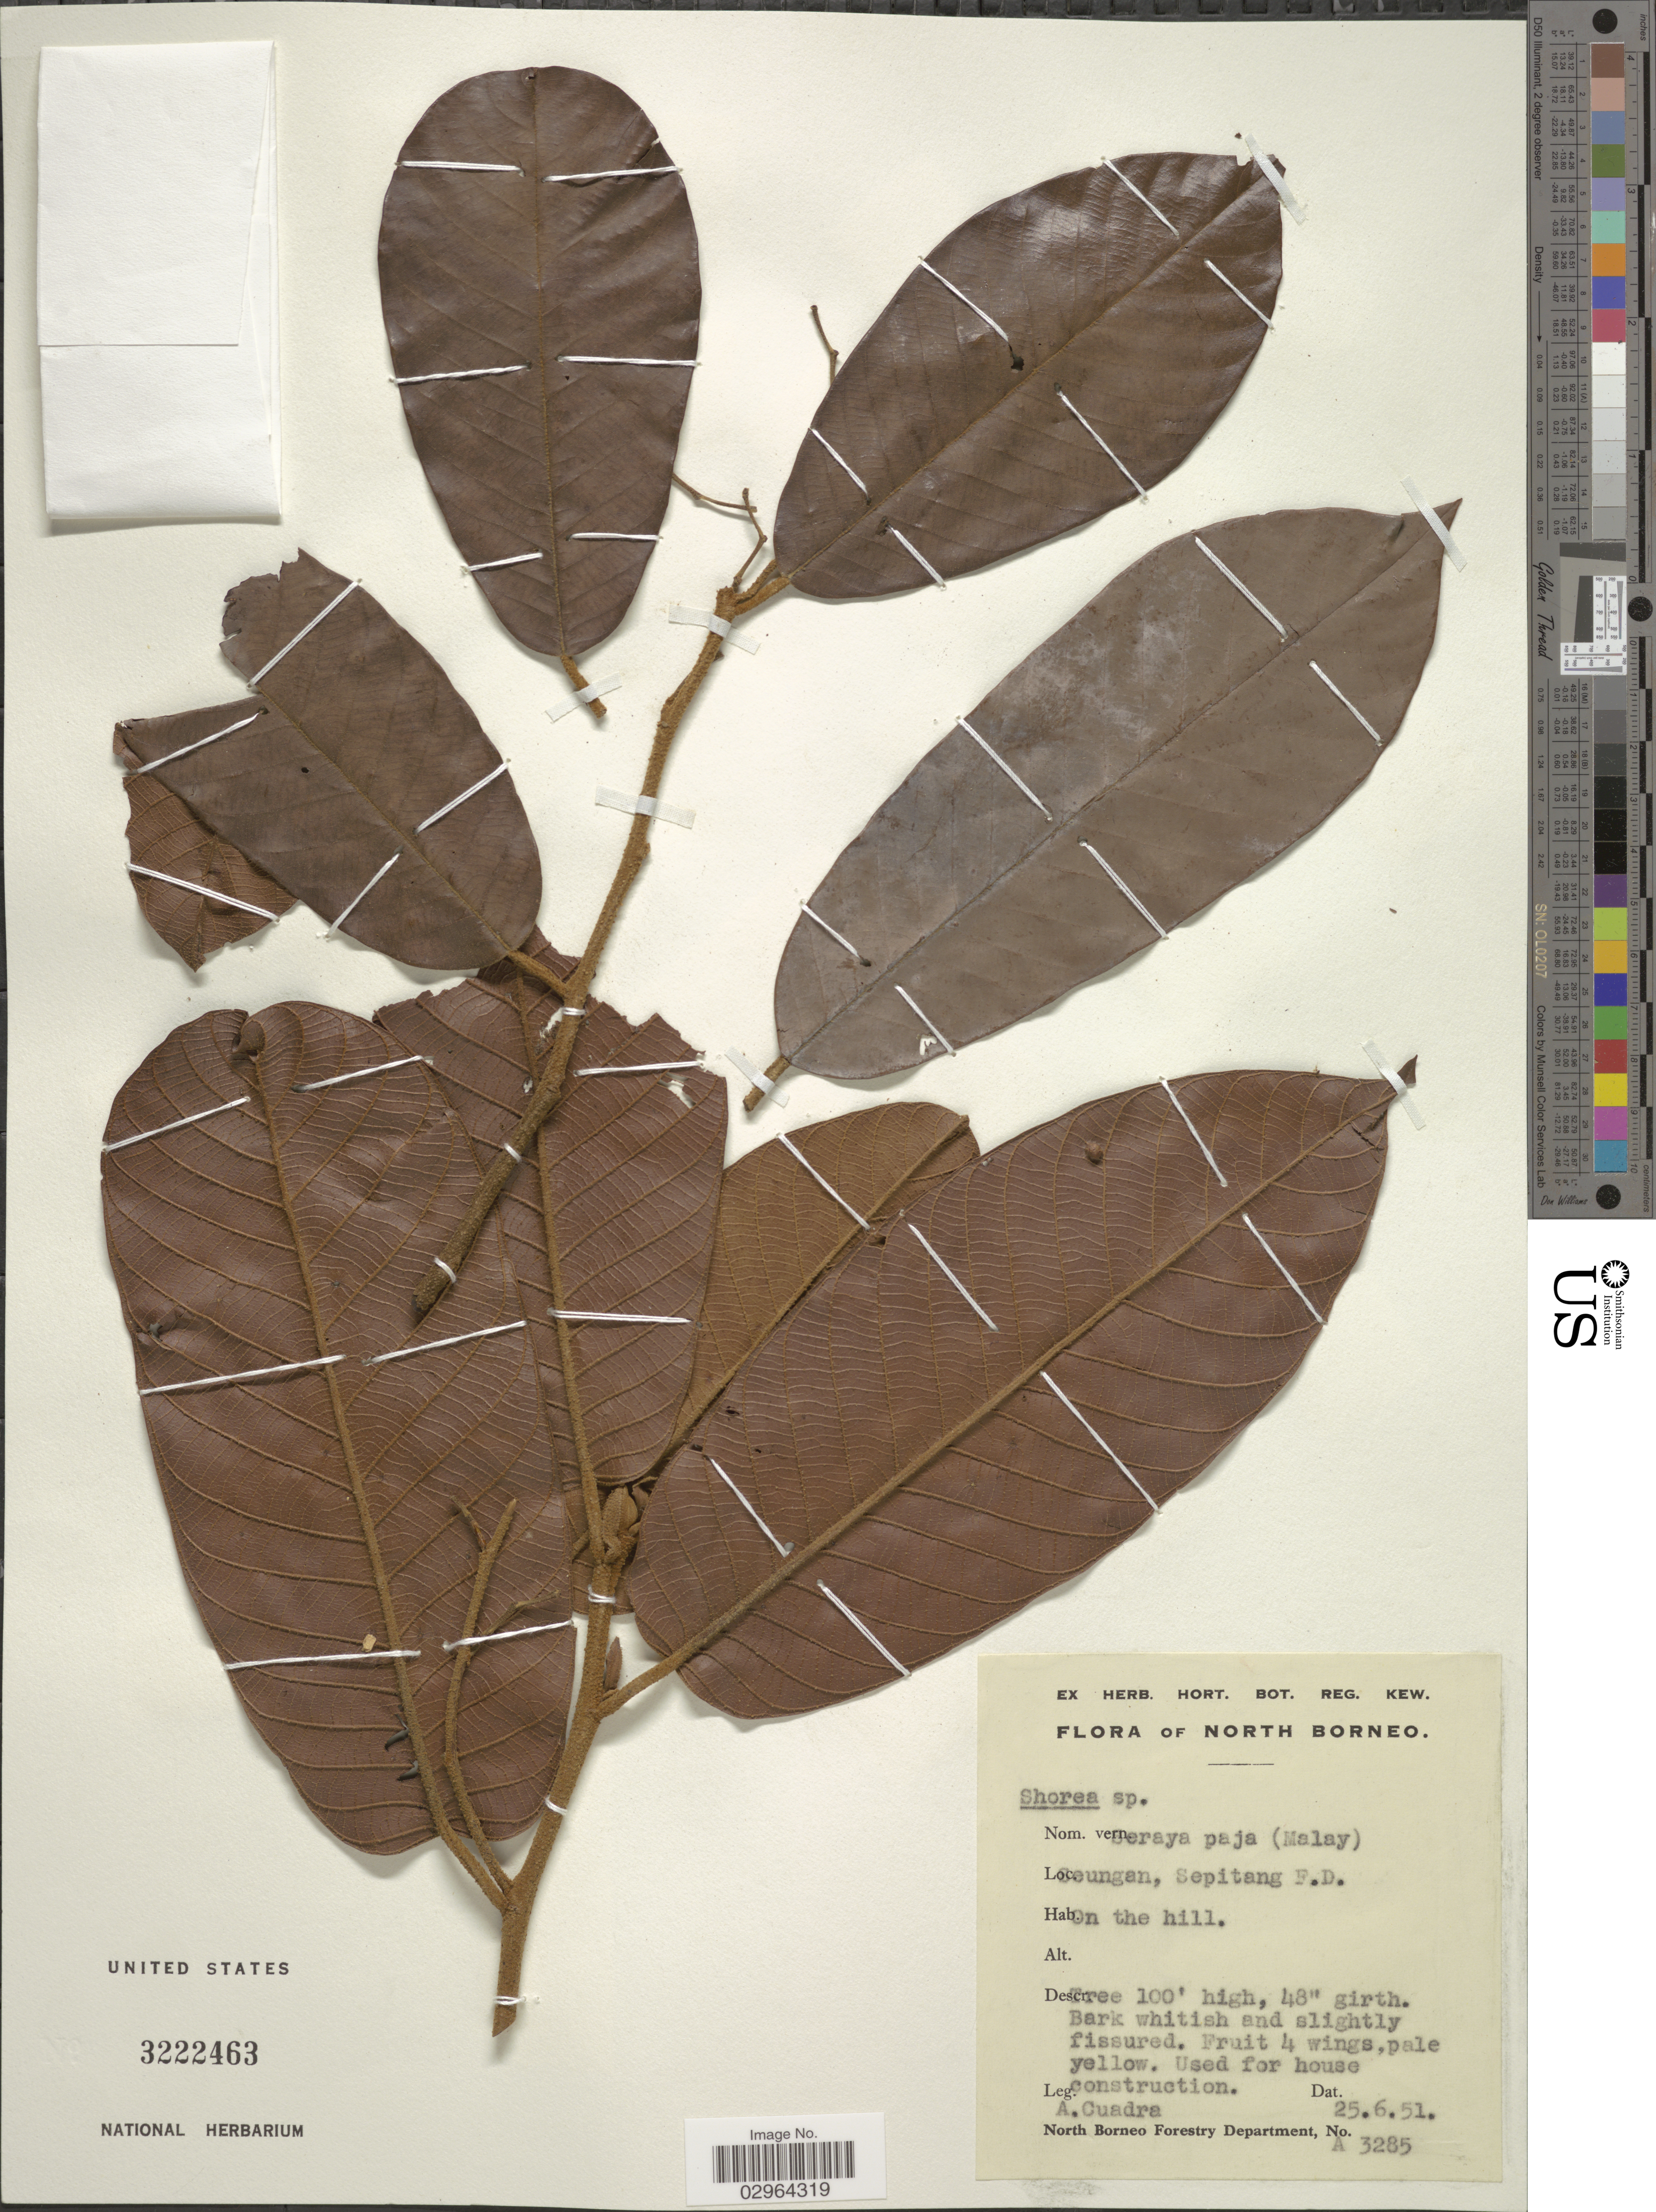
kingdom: Plantae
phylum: Tracheophyta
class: Magnoliopsida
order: Malvales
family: Dipterocarpaceae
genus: Rubroshorea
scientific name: Rubroshorea scaberrima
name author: (Burck) P.S. Ashton & J. Heck.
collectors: A. Cuadra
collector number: A3285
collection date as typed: Transcribed d/m/y: 25/6/51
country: Malaysia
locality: North Borneo. Seungan, Sepitang F.D.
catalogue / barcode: US 3222463